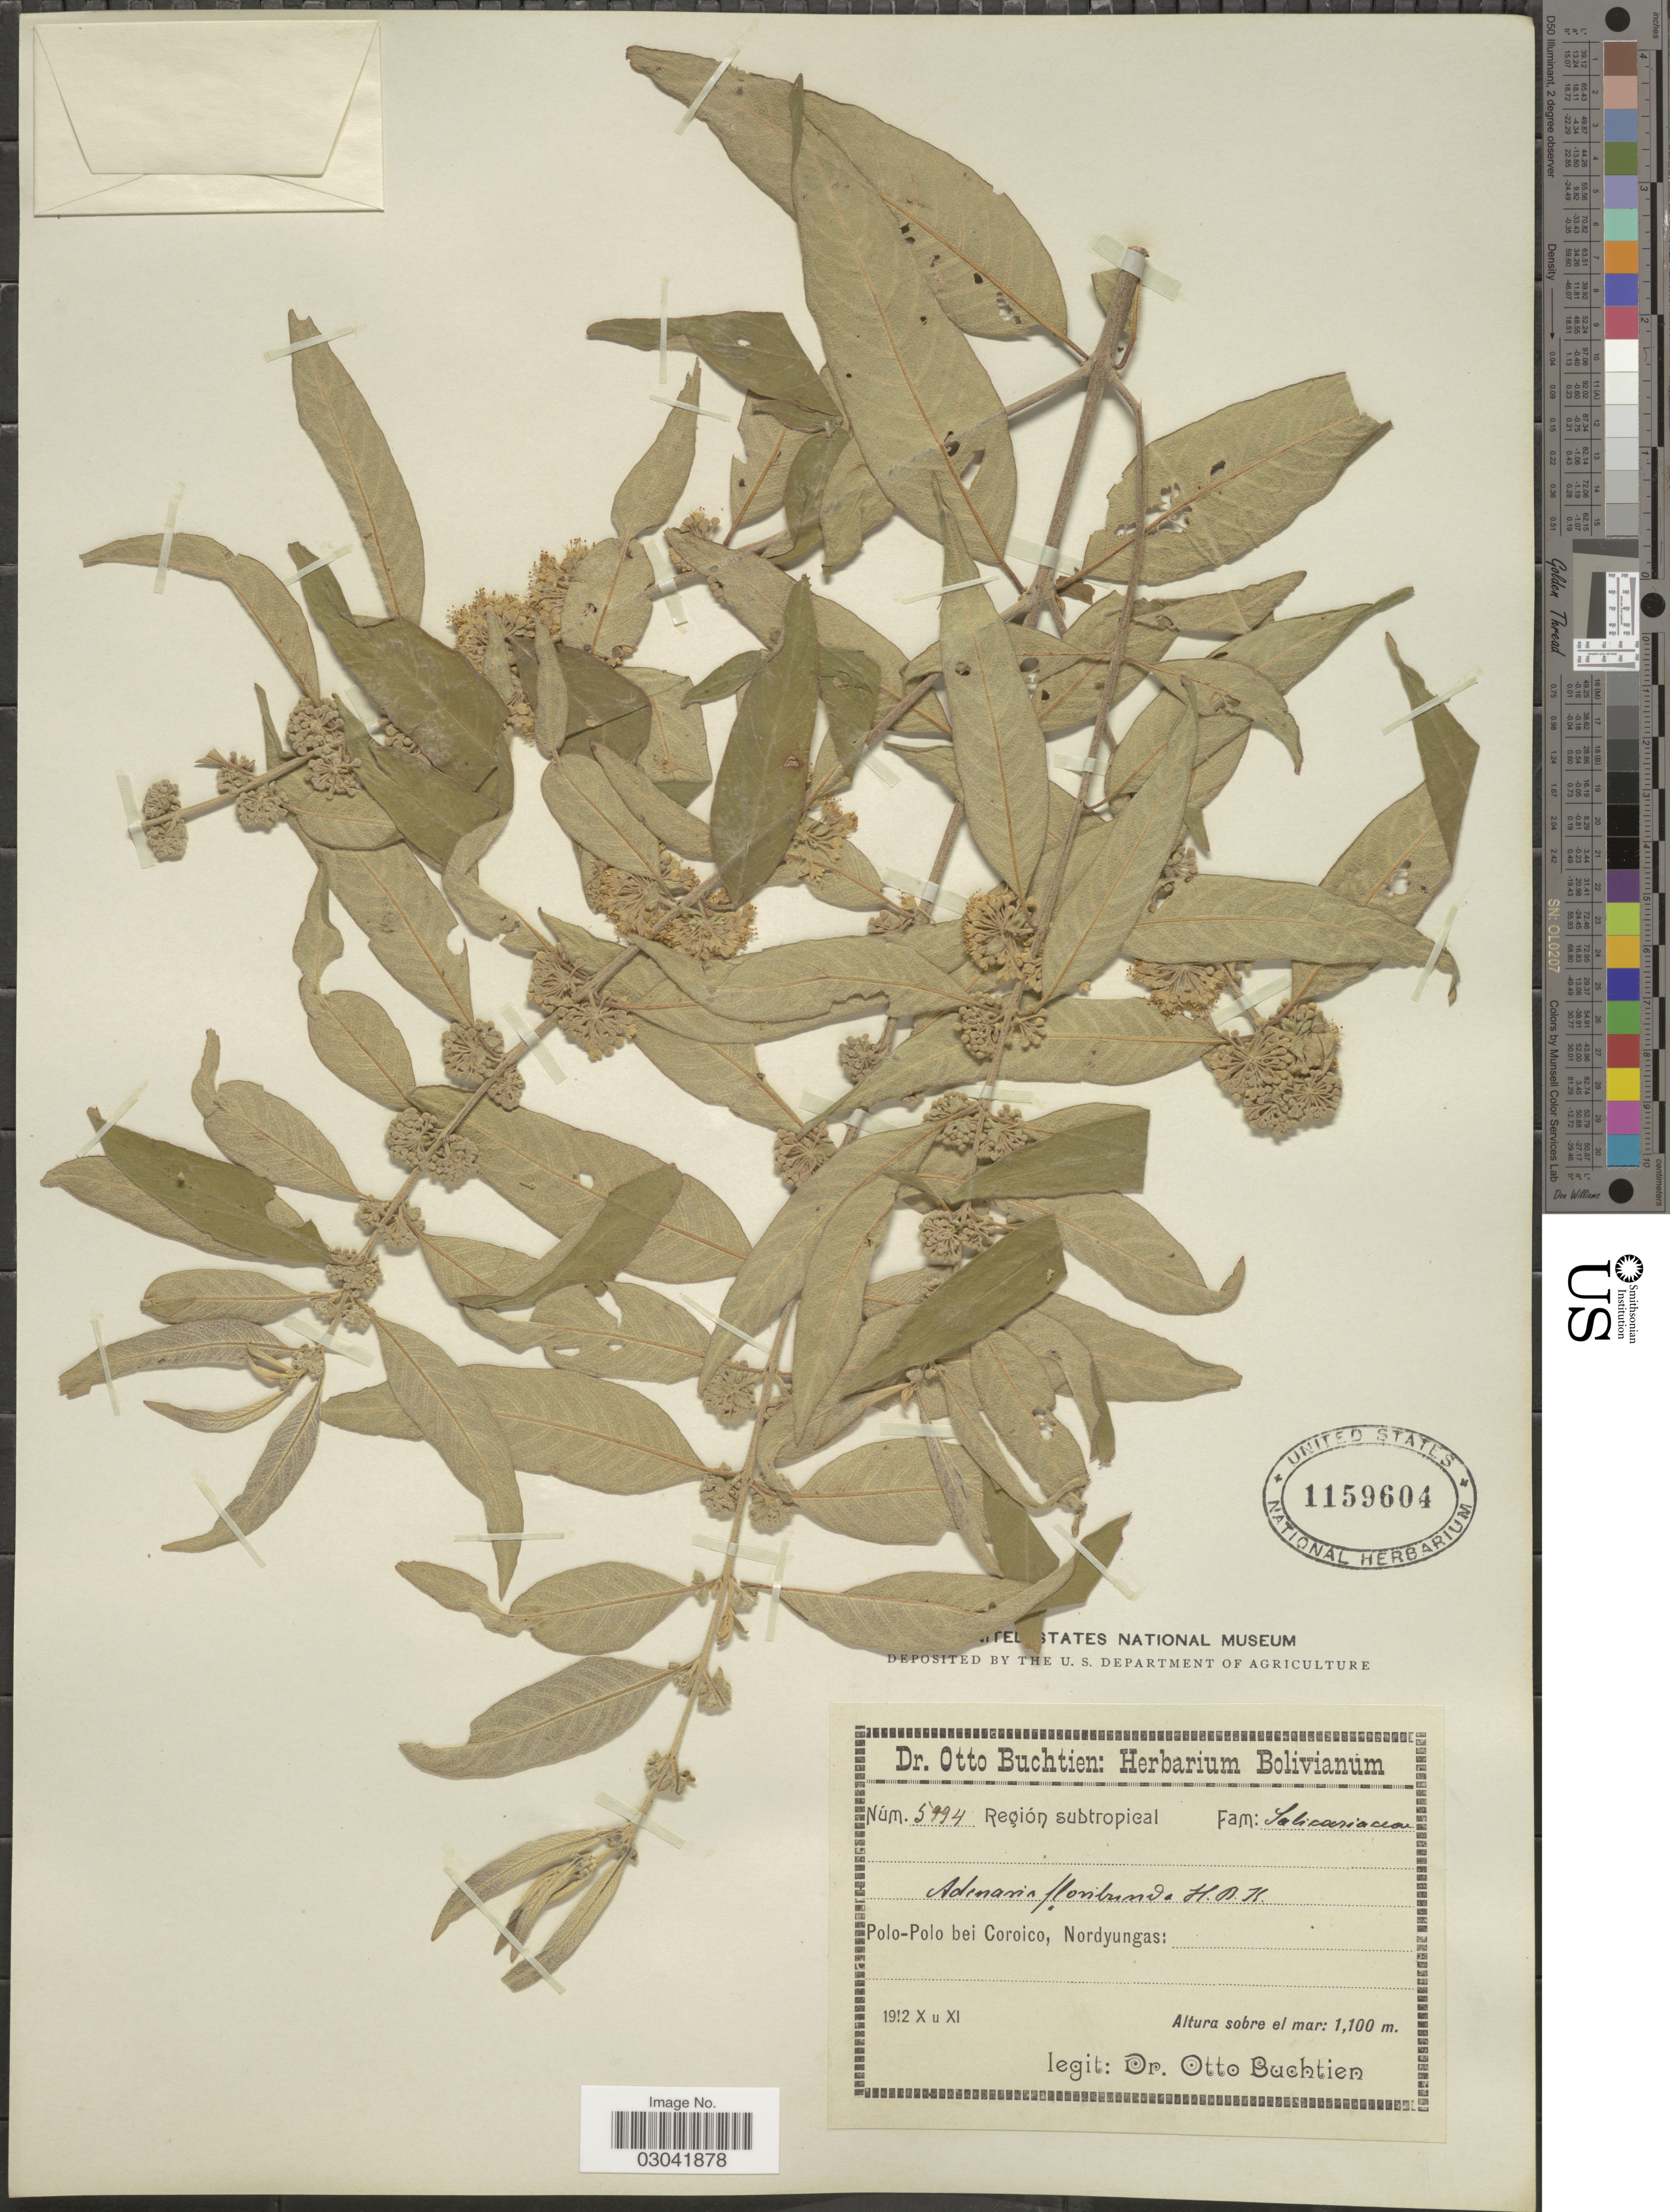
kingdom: Plantae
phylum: Tracheophyta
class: Magnoliopsida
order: Myrtales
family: Lythraceae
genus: Adenaria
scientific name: Adenaria floribunda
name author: Kunth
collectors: O. Buchtien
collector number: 5994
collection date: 1912-10/1912-11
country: Bolivia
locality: Región subtropical. Polo-Polo bei Coroico, Nordyungas.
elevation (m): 1100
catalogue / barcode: US 1159604